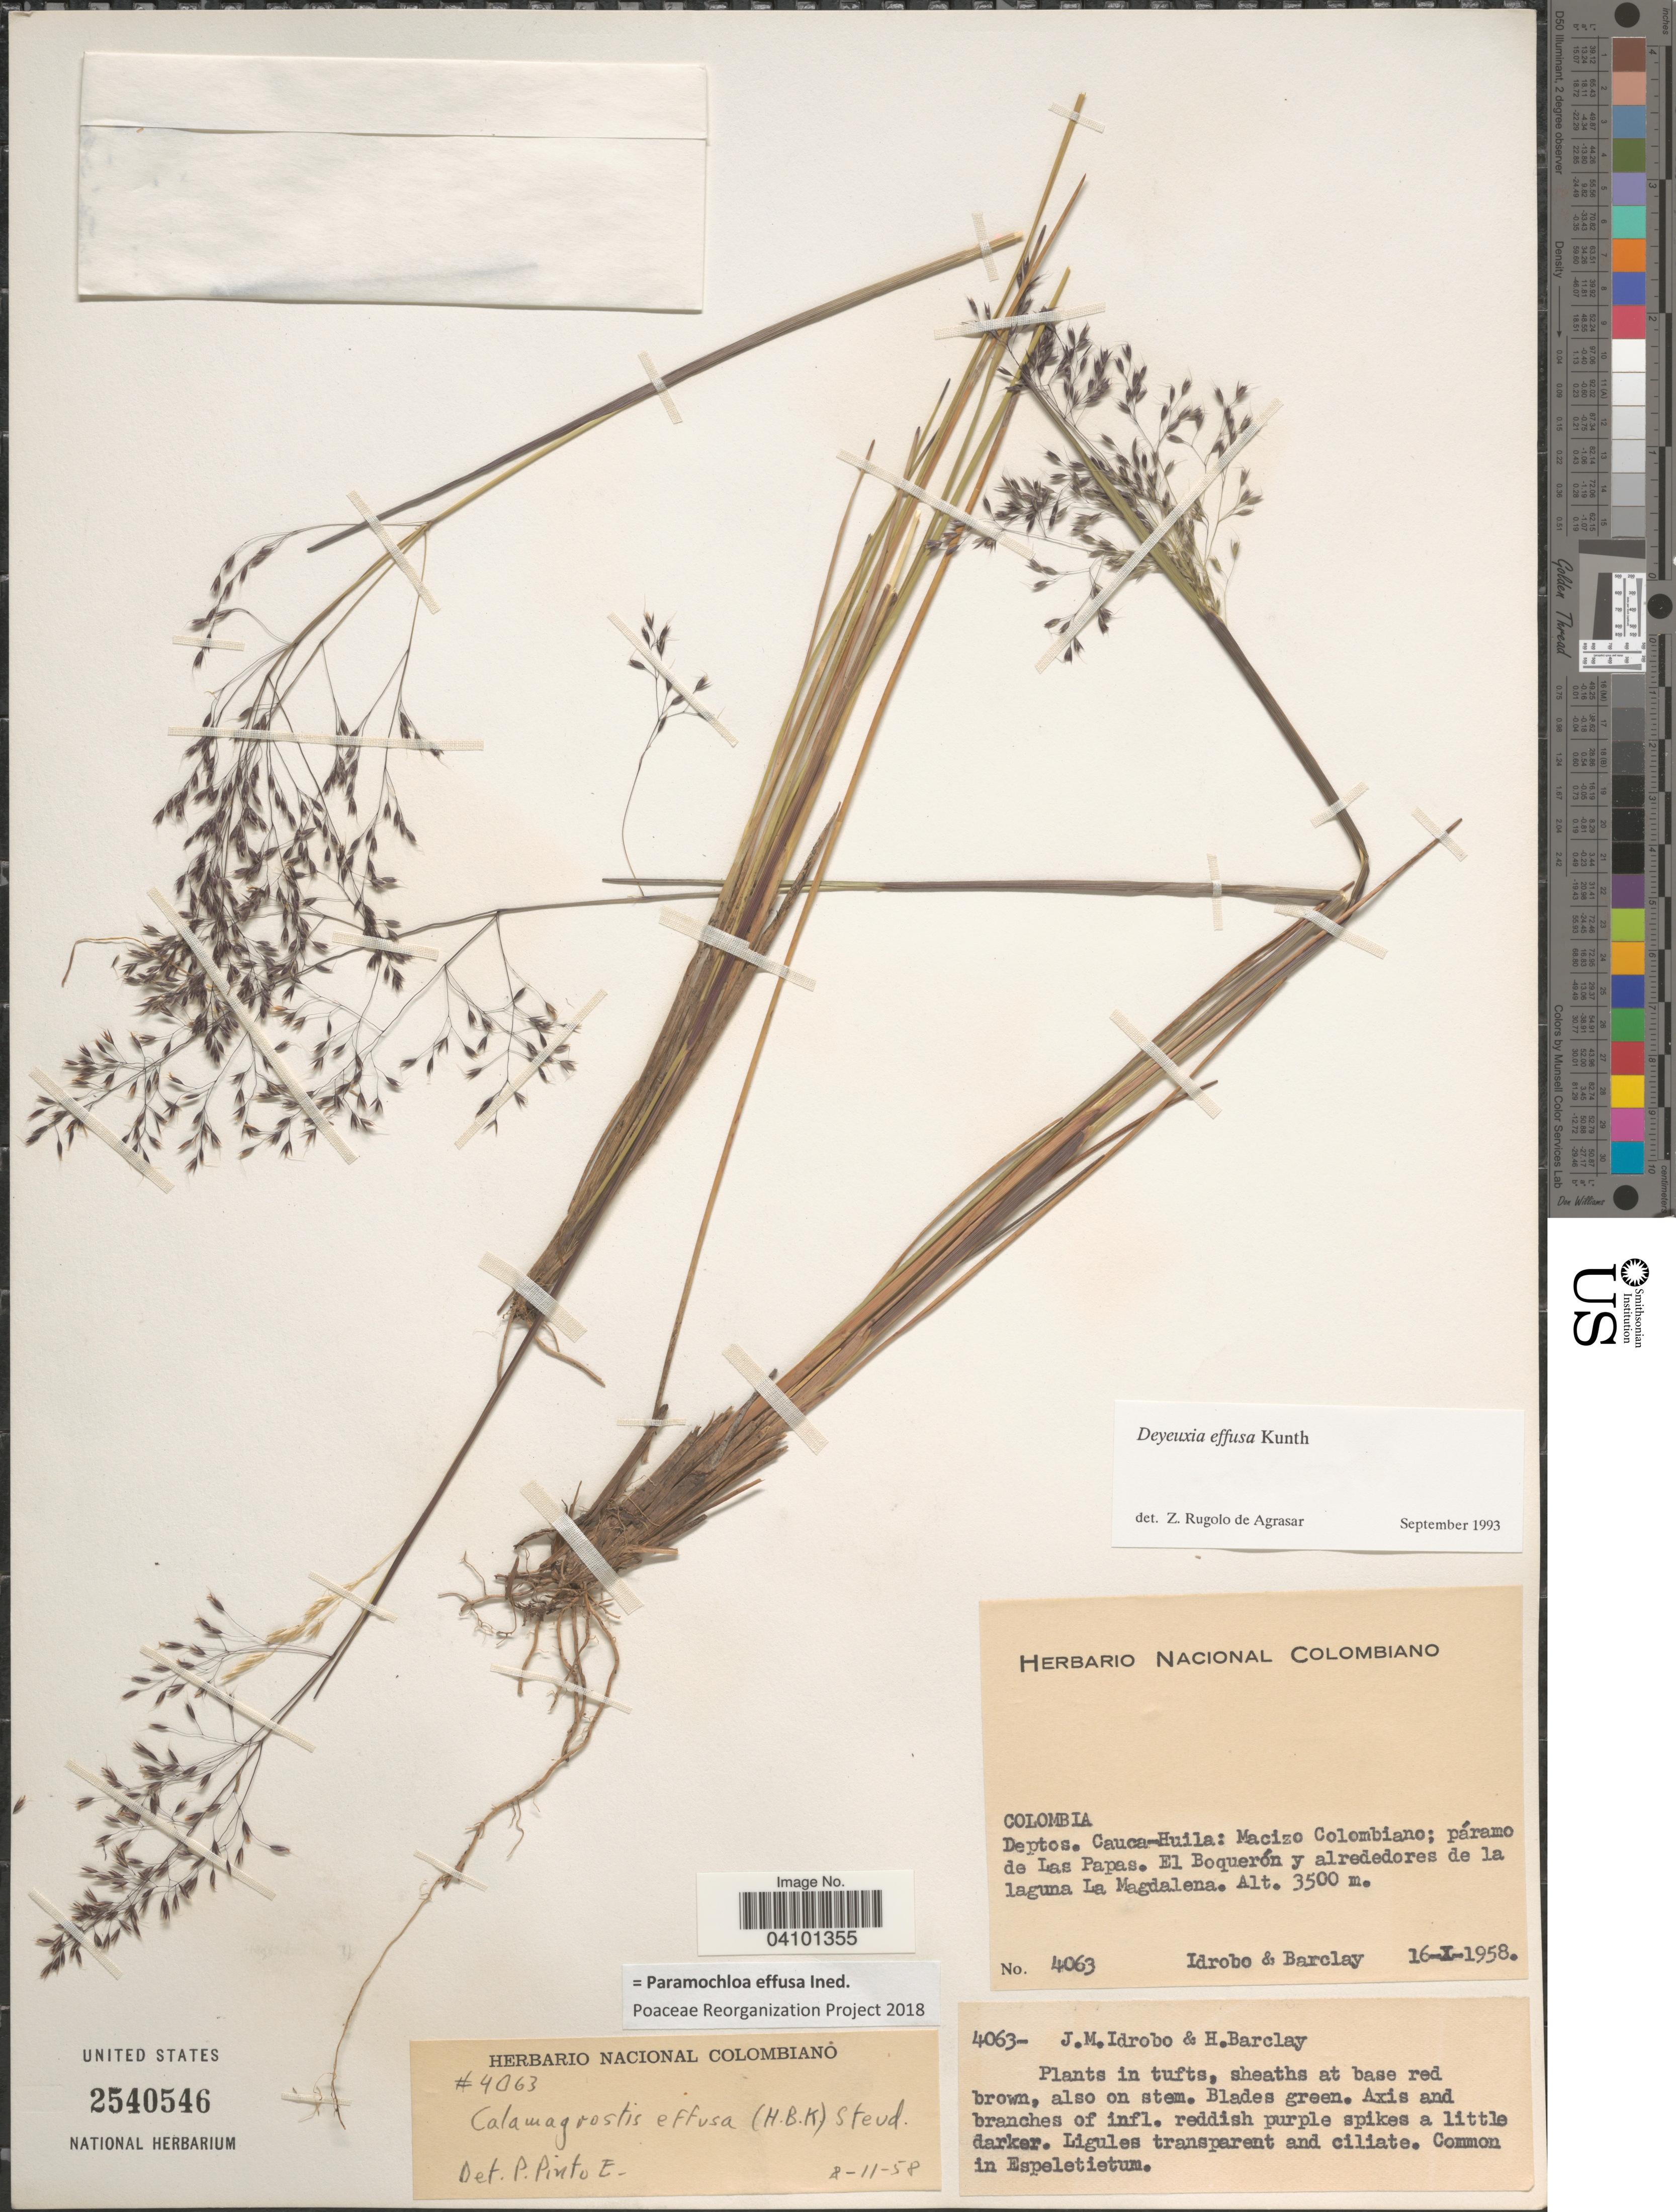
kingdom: Plantae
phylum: Tracheophyta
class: Liliopsida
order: Poales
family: Poaceae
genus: Paramochloa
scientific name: Paramochloa effusa ined.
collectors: J. M. Idrobo & H. G. Barclay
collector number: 4063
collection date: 1958-10-16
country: Colombia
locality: Deptos. Cauca-Huila: Macizo Colombiano; páramo de Las Papas. El Boquerón y alrededores de la laguna La Magdalena.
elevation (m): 3500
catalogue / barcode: US 2540546